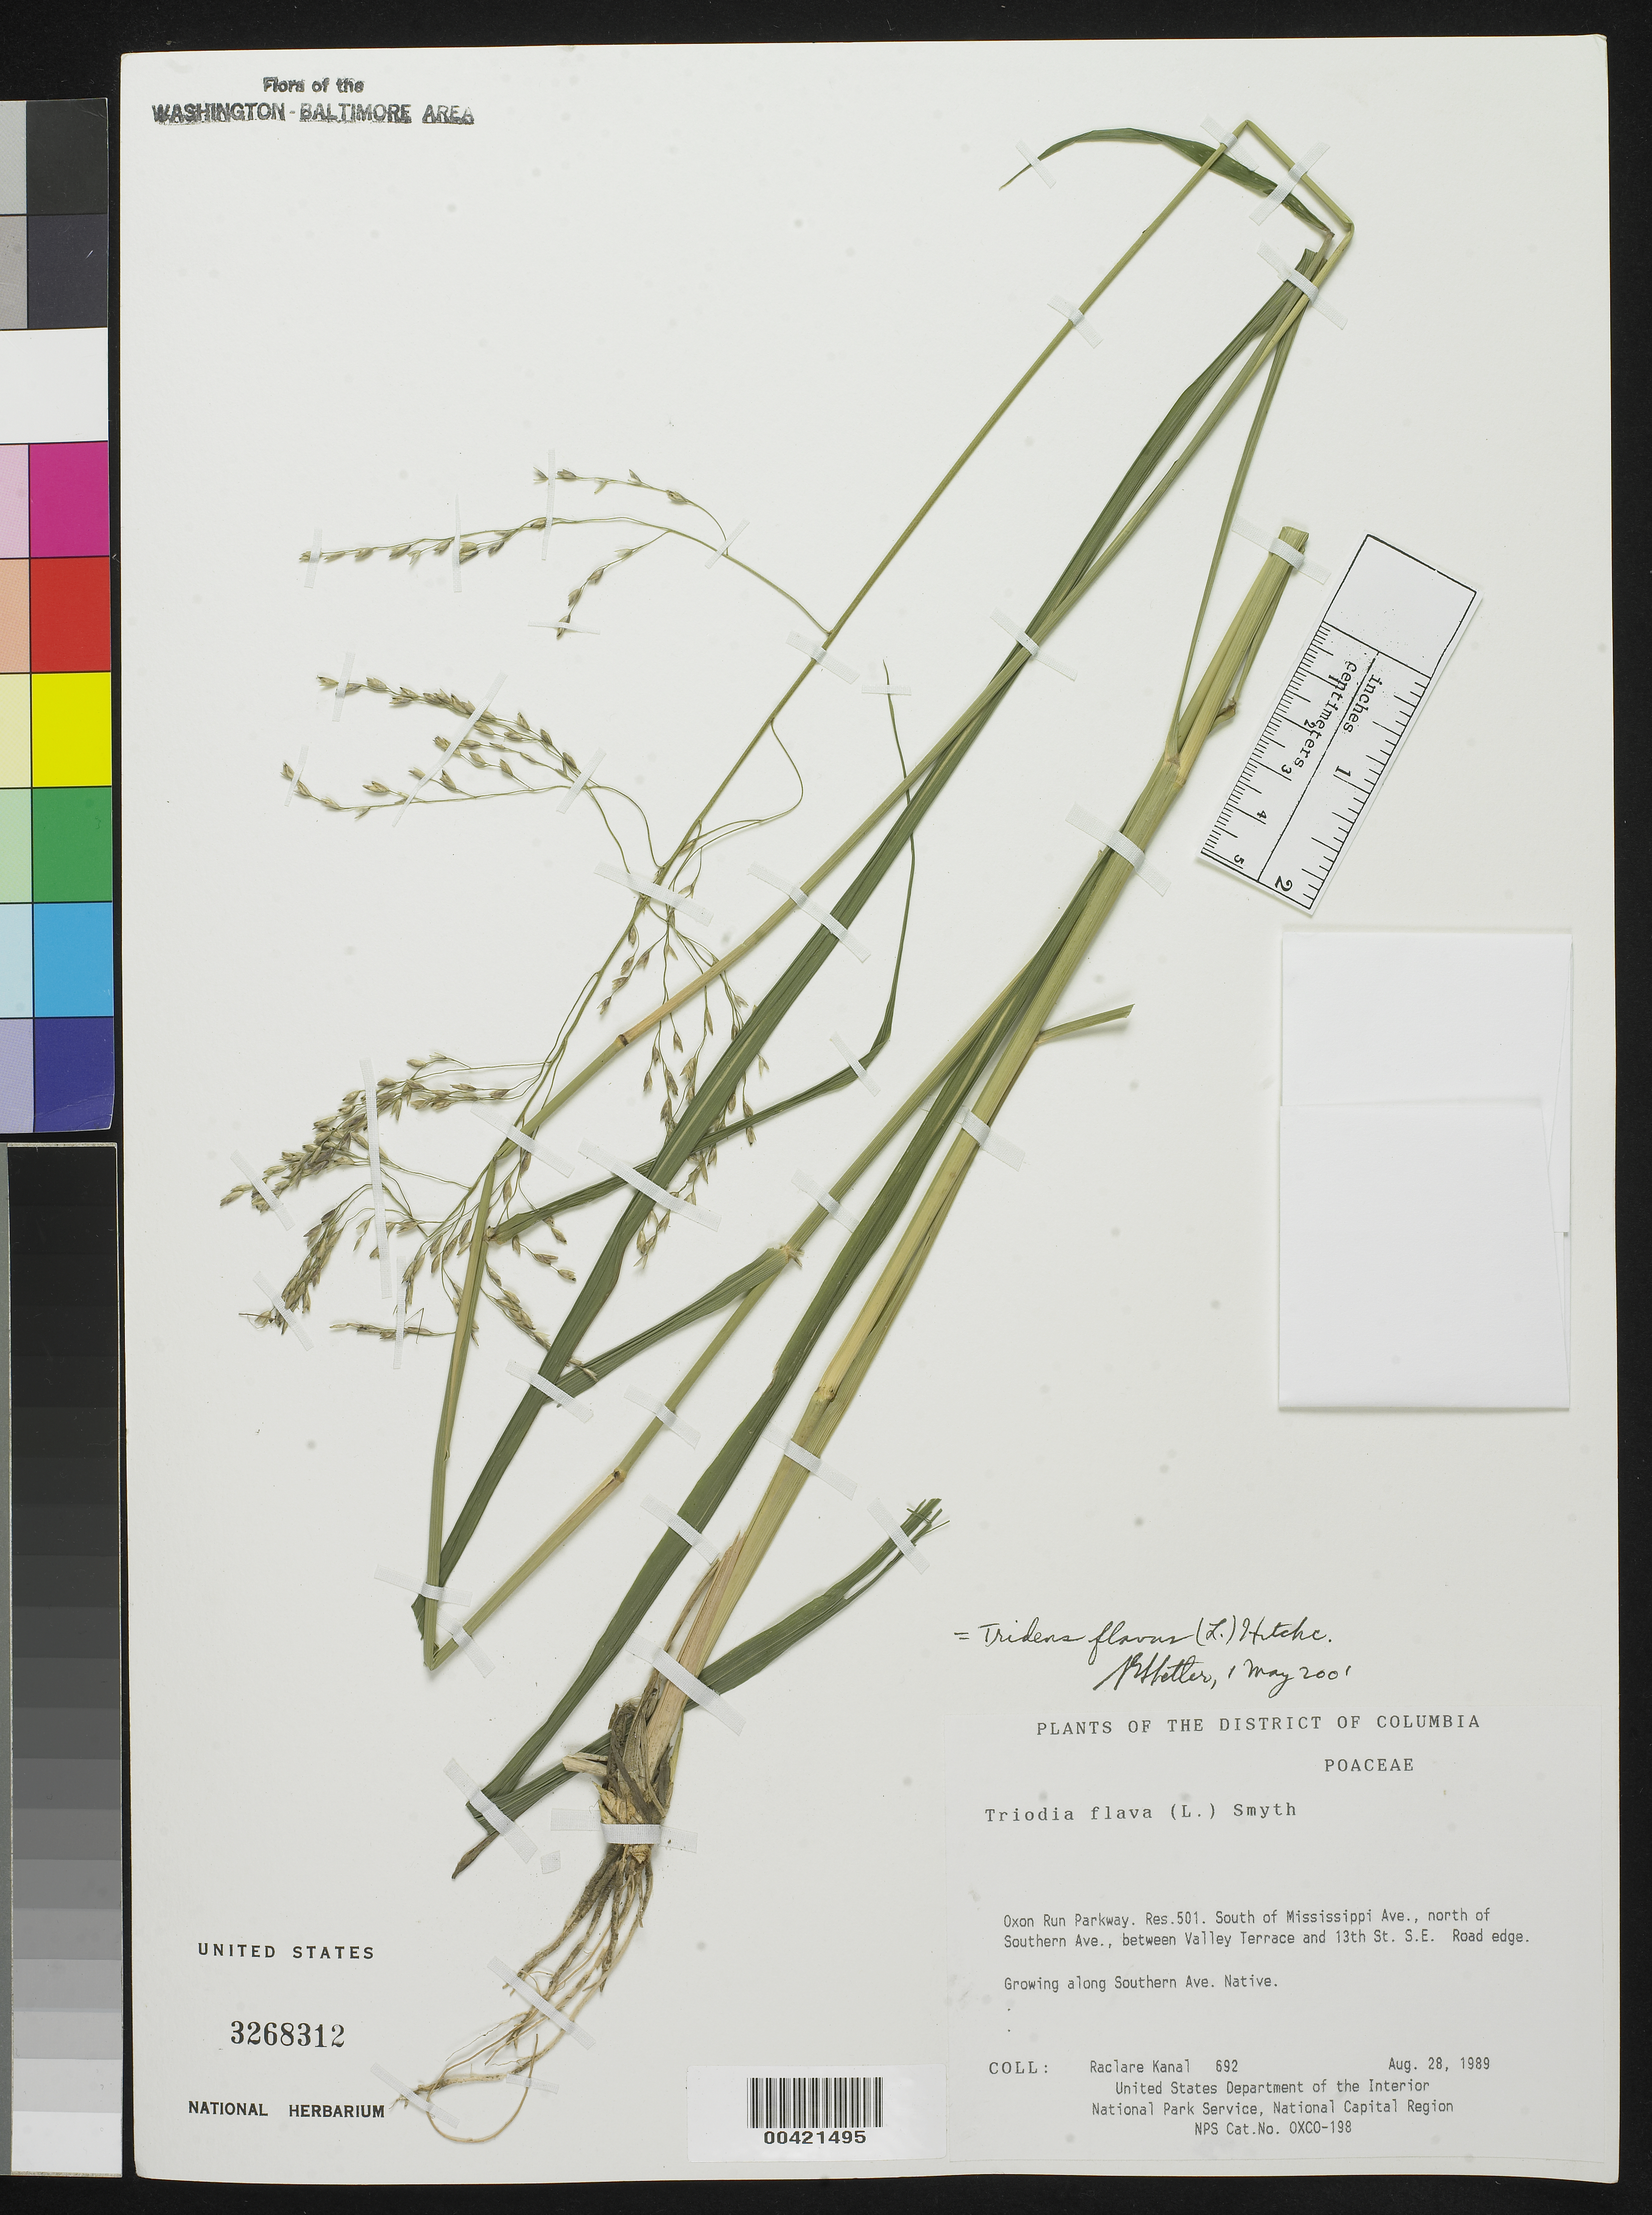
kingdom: Plantae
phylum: Tracheophyta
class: Liliopsida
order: Poales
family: Poaceae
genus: Tridens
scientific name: Tridens flavus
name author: (L.) Hitchc.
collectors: R. Kanal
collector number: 692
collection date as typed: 28 Aug 1989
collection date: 1989-08-28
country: United States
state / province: District of Columbia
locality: Oxon Run Parkway, Res 501, S of Mississippi Ave, N of Southern Ave, between Valley Terrace and 13th St SE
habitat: Road edge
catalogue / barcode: US 3268312